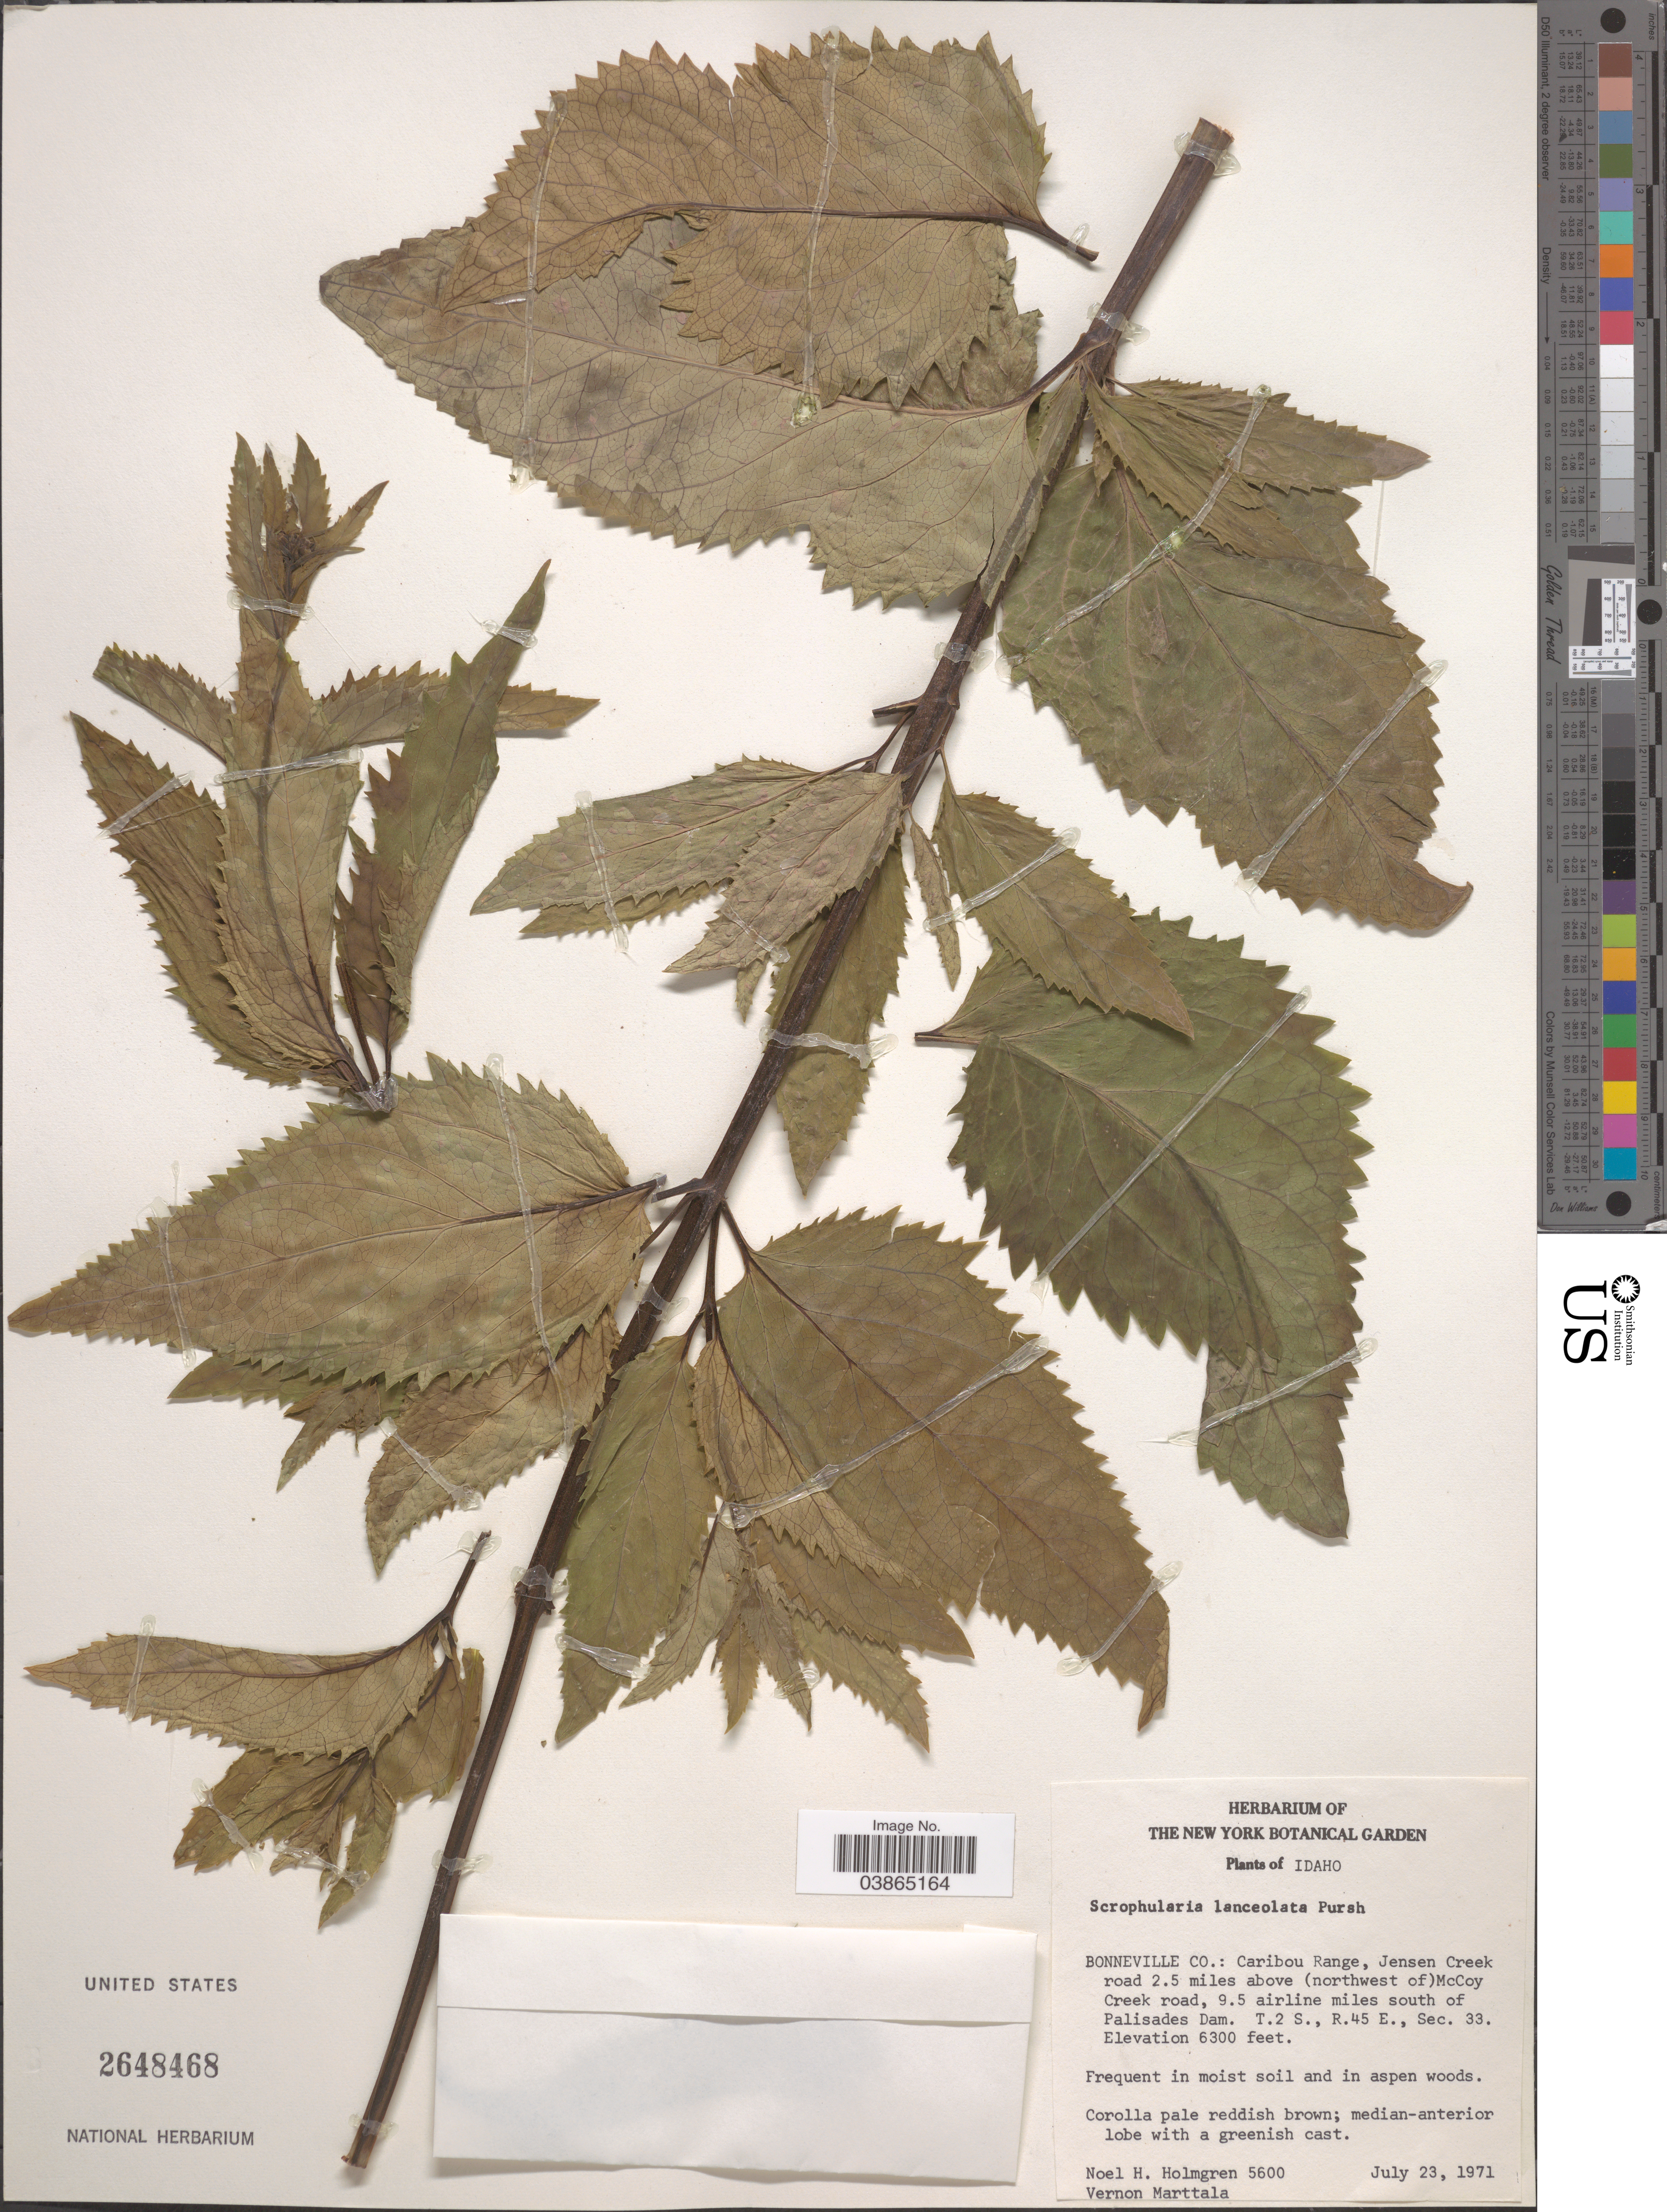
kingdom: Plantae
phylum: Tracheophyta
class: Magnoliopsida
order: Lamiales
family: Scrophulariaceae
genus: Scrophularia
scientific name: Scrophularia lanceolata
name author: Pursh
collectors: N. H. Holmgren & V. Marttala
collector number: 5600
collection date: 1971-07-23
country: United States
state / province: Idaho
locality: Bonneville Co.: Caribou Range, Jensen Creek road 2.5 miles above (northwest of)McCoy Creek road, 9.5 airline miles south of Palisades Dam. T.2 S., R.45 E., Sec. 33.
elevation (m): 1920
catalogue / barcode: US 2648468